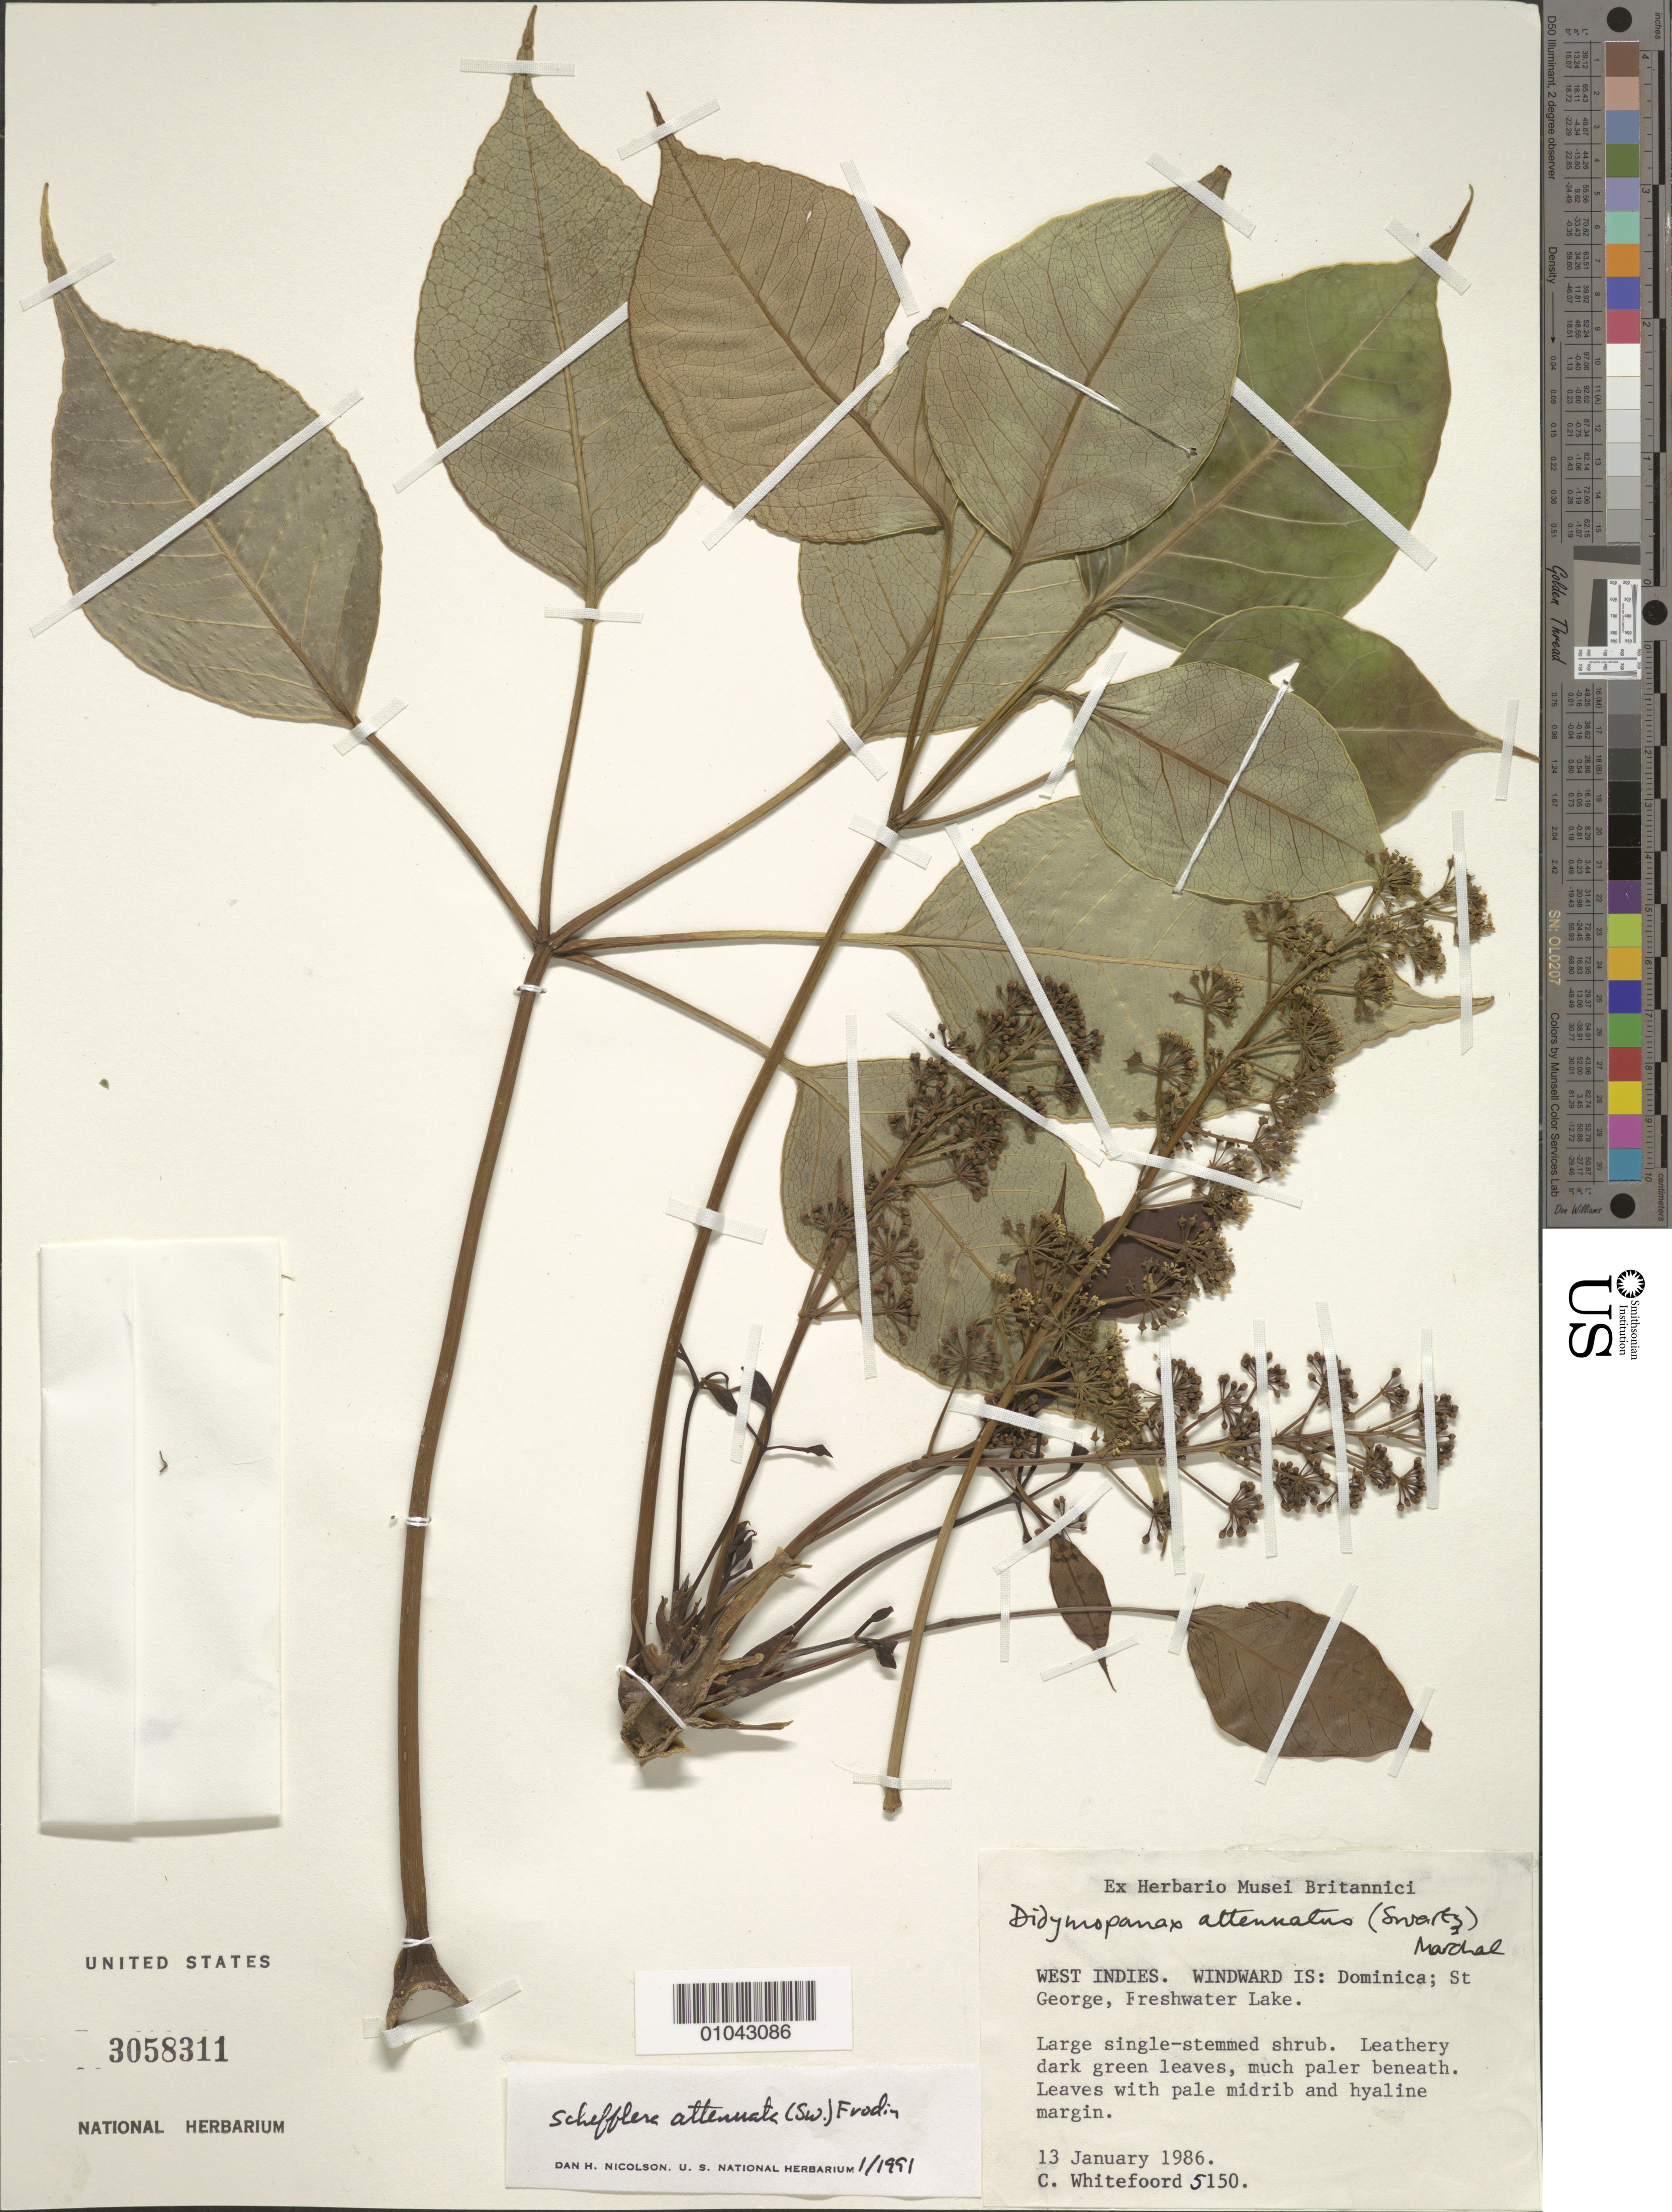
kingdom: Plantae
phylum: Tracheophyta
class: Magnoliopsida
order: Apiales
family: Araliaceae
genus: Schefflera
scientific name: Schefflera attenuata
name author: (Sw.) Frodin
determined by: Nicolson, Dan H.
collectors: C. Whitefoord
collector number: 5150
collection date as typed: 13 Jan 1986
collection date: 1986-01-13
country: Dominica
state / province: St. George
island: Dominica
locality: Freshwater Lake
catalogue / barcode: US 3058311